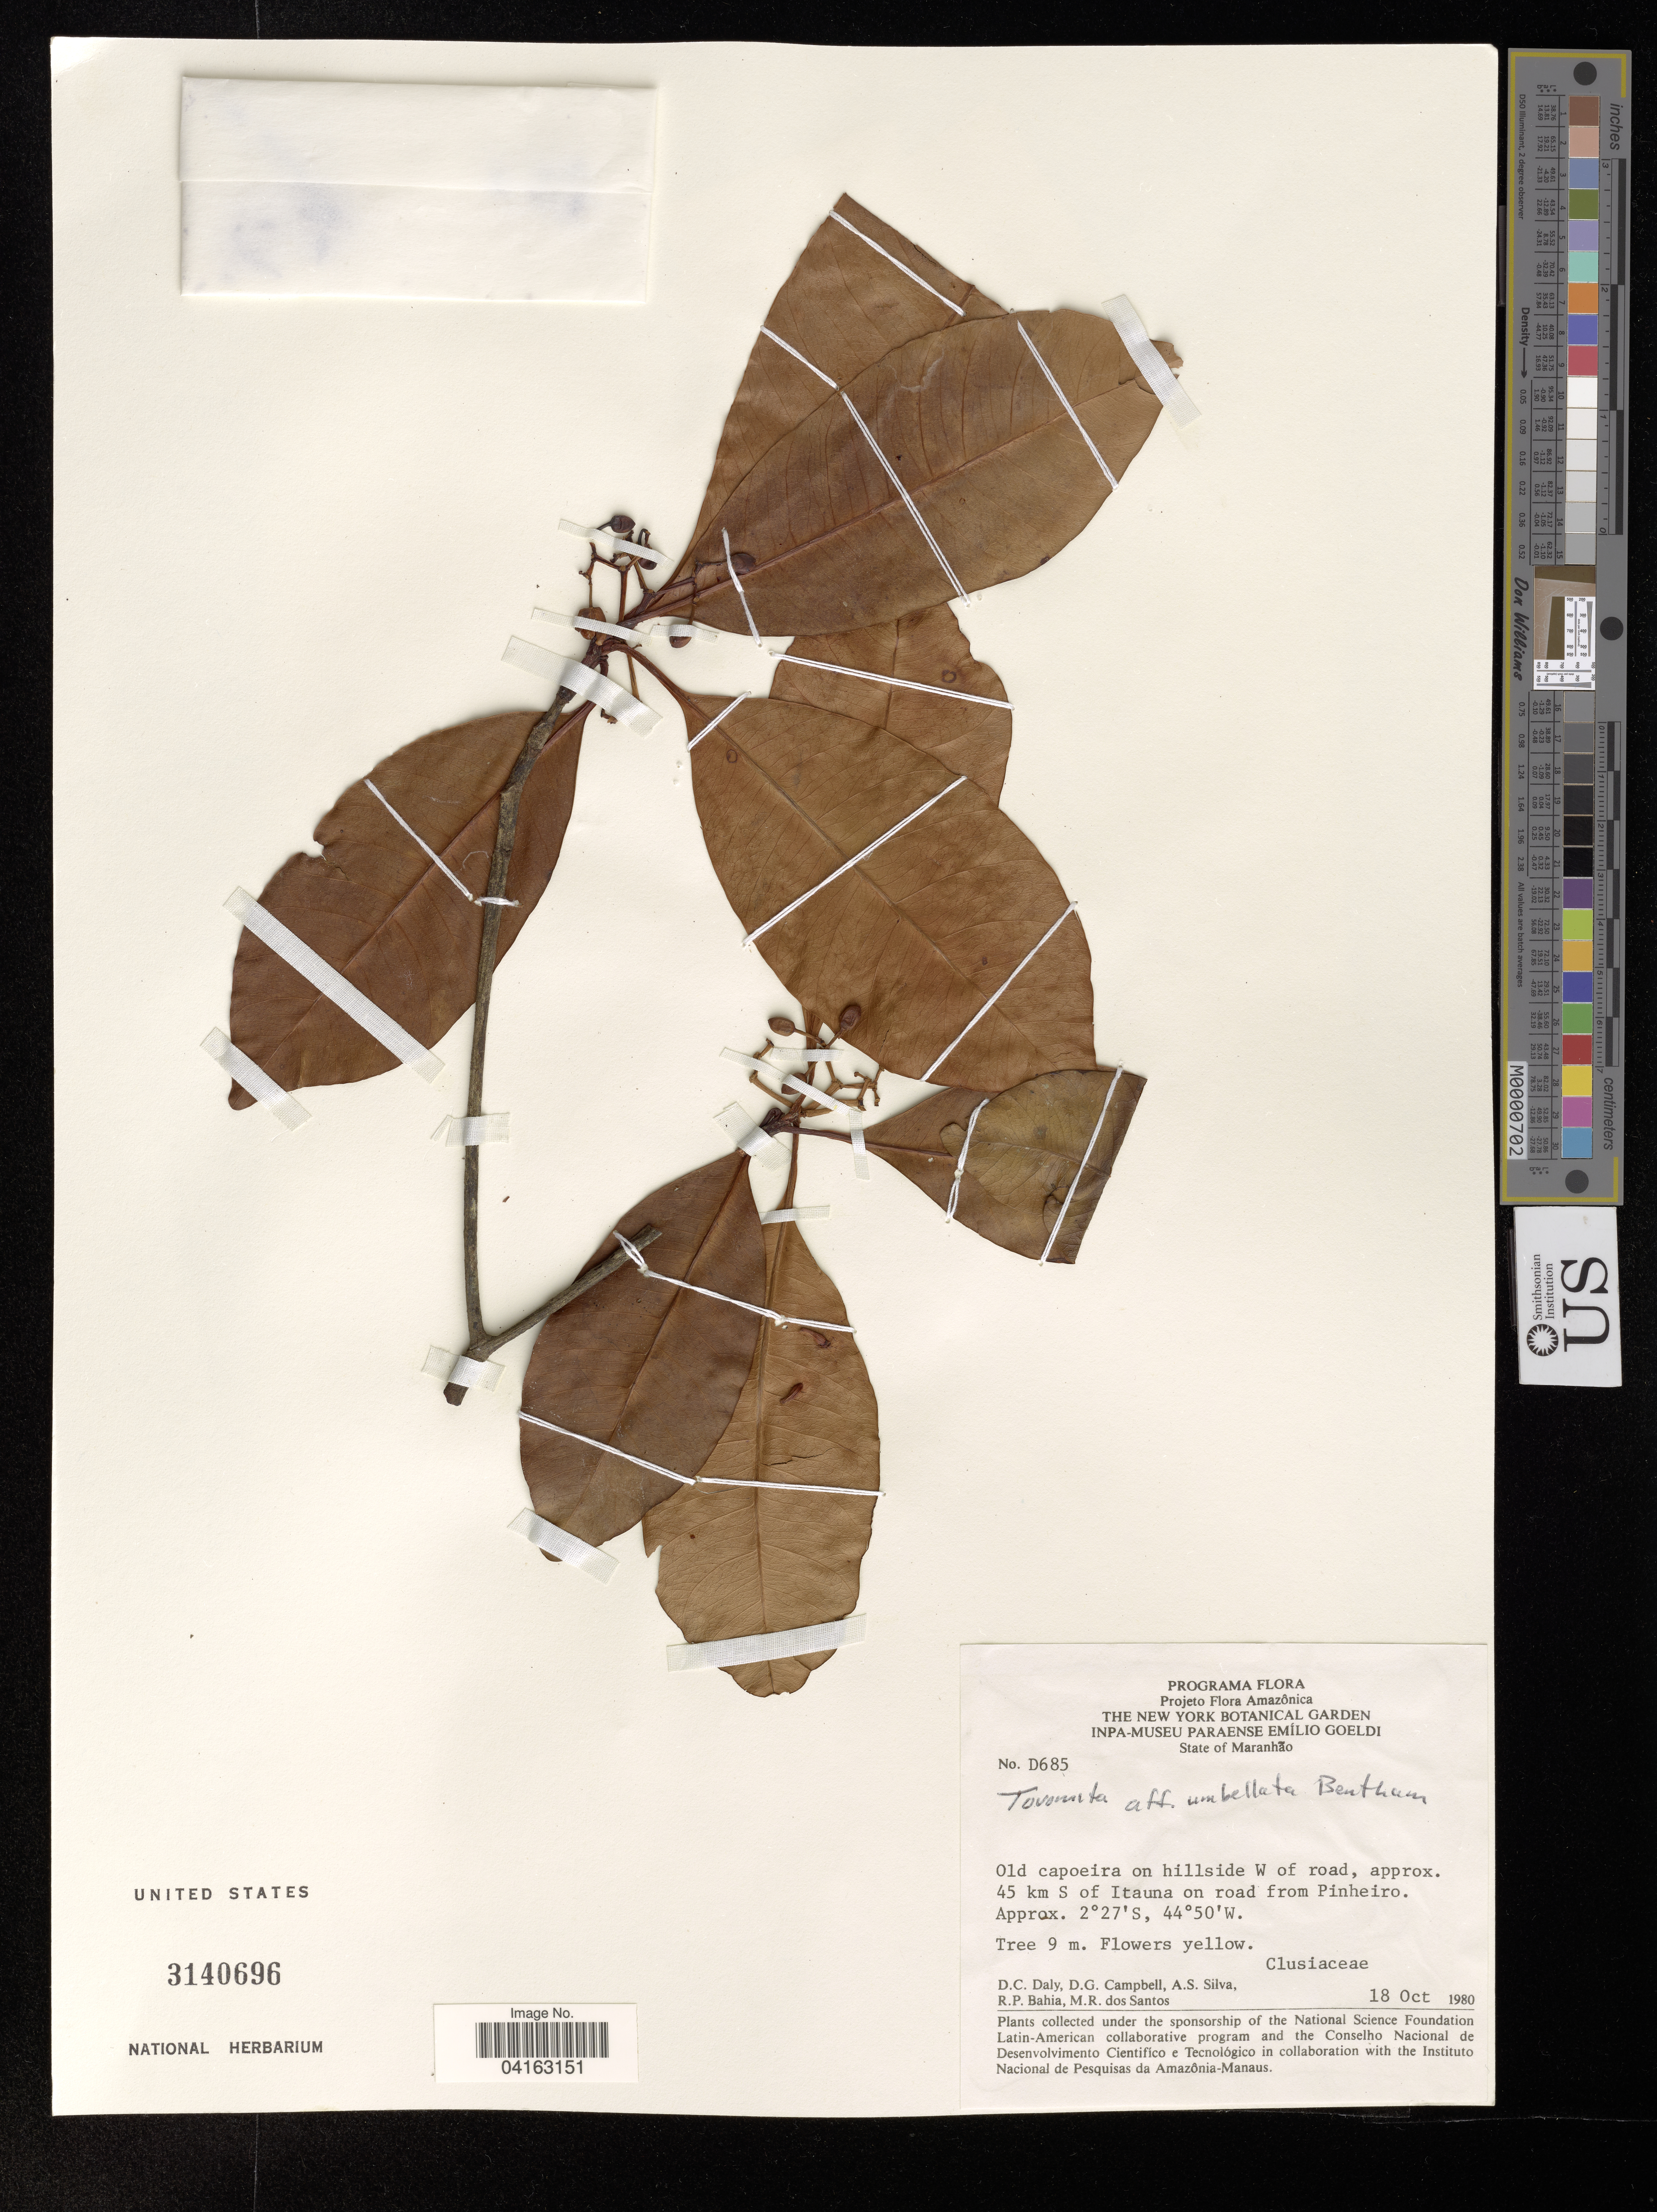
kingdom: Plantae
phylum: Tracheophyta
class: Magnoliopsida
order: Malpighiales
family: Clusiaceae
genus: Tovomita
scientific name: Tovomita umbellata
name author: Benth.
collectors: D. C. Daly, D. G. Campbell, A. S. Silva, R. P. Bahia & M. R. dos Santos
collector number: D685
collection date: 1980-10-18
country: Brazil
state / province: Maranhão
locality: Old capoeira on hillside W of road, approx. 45 km S of Itauna on road from Pinheiro.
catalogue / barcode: US 3140696